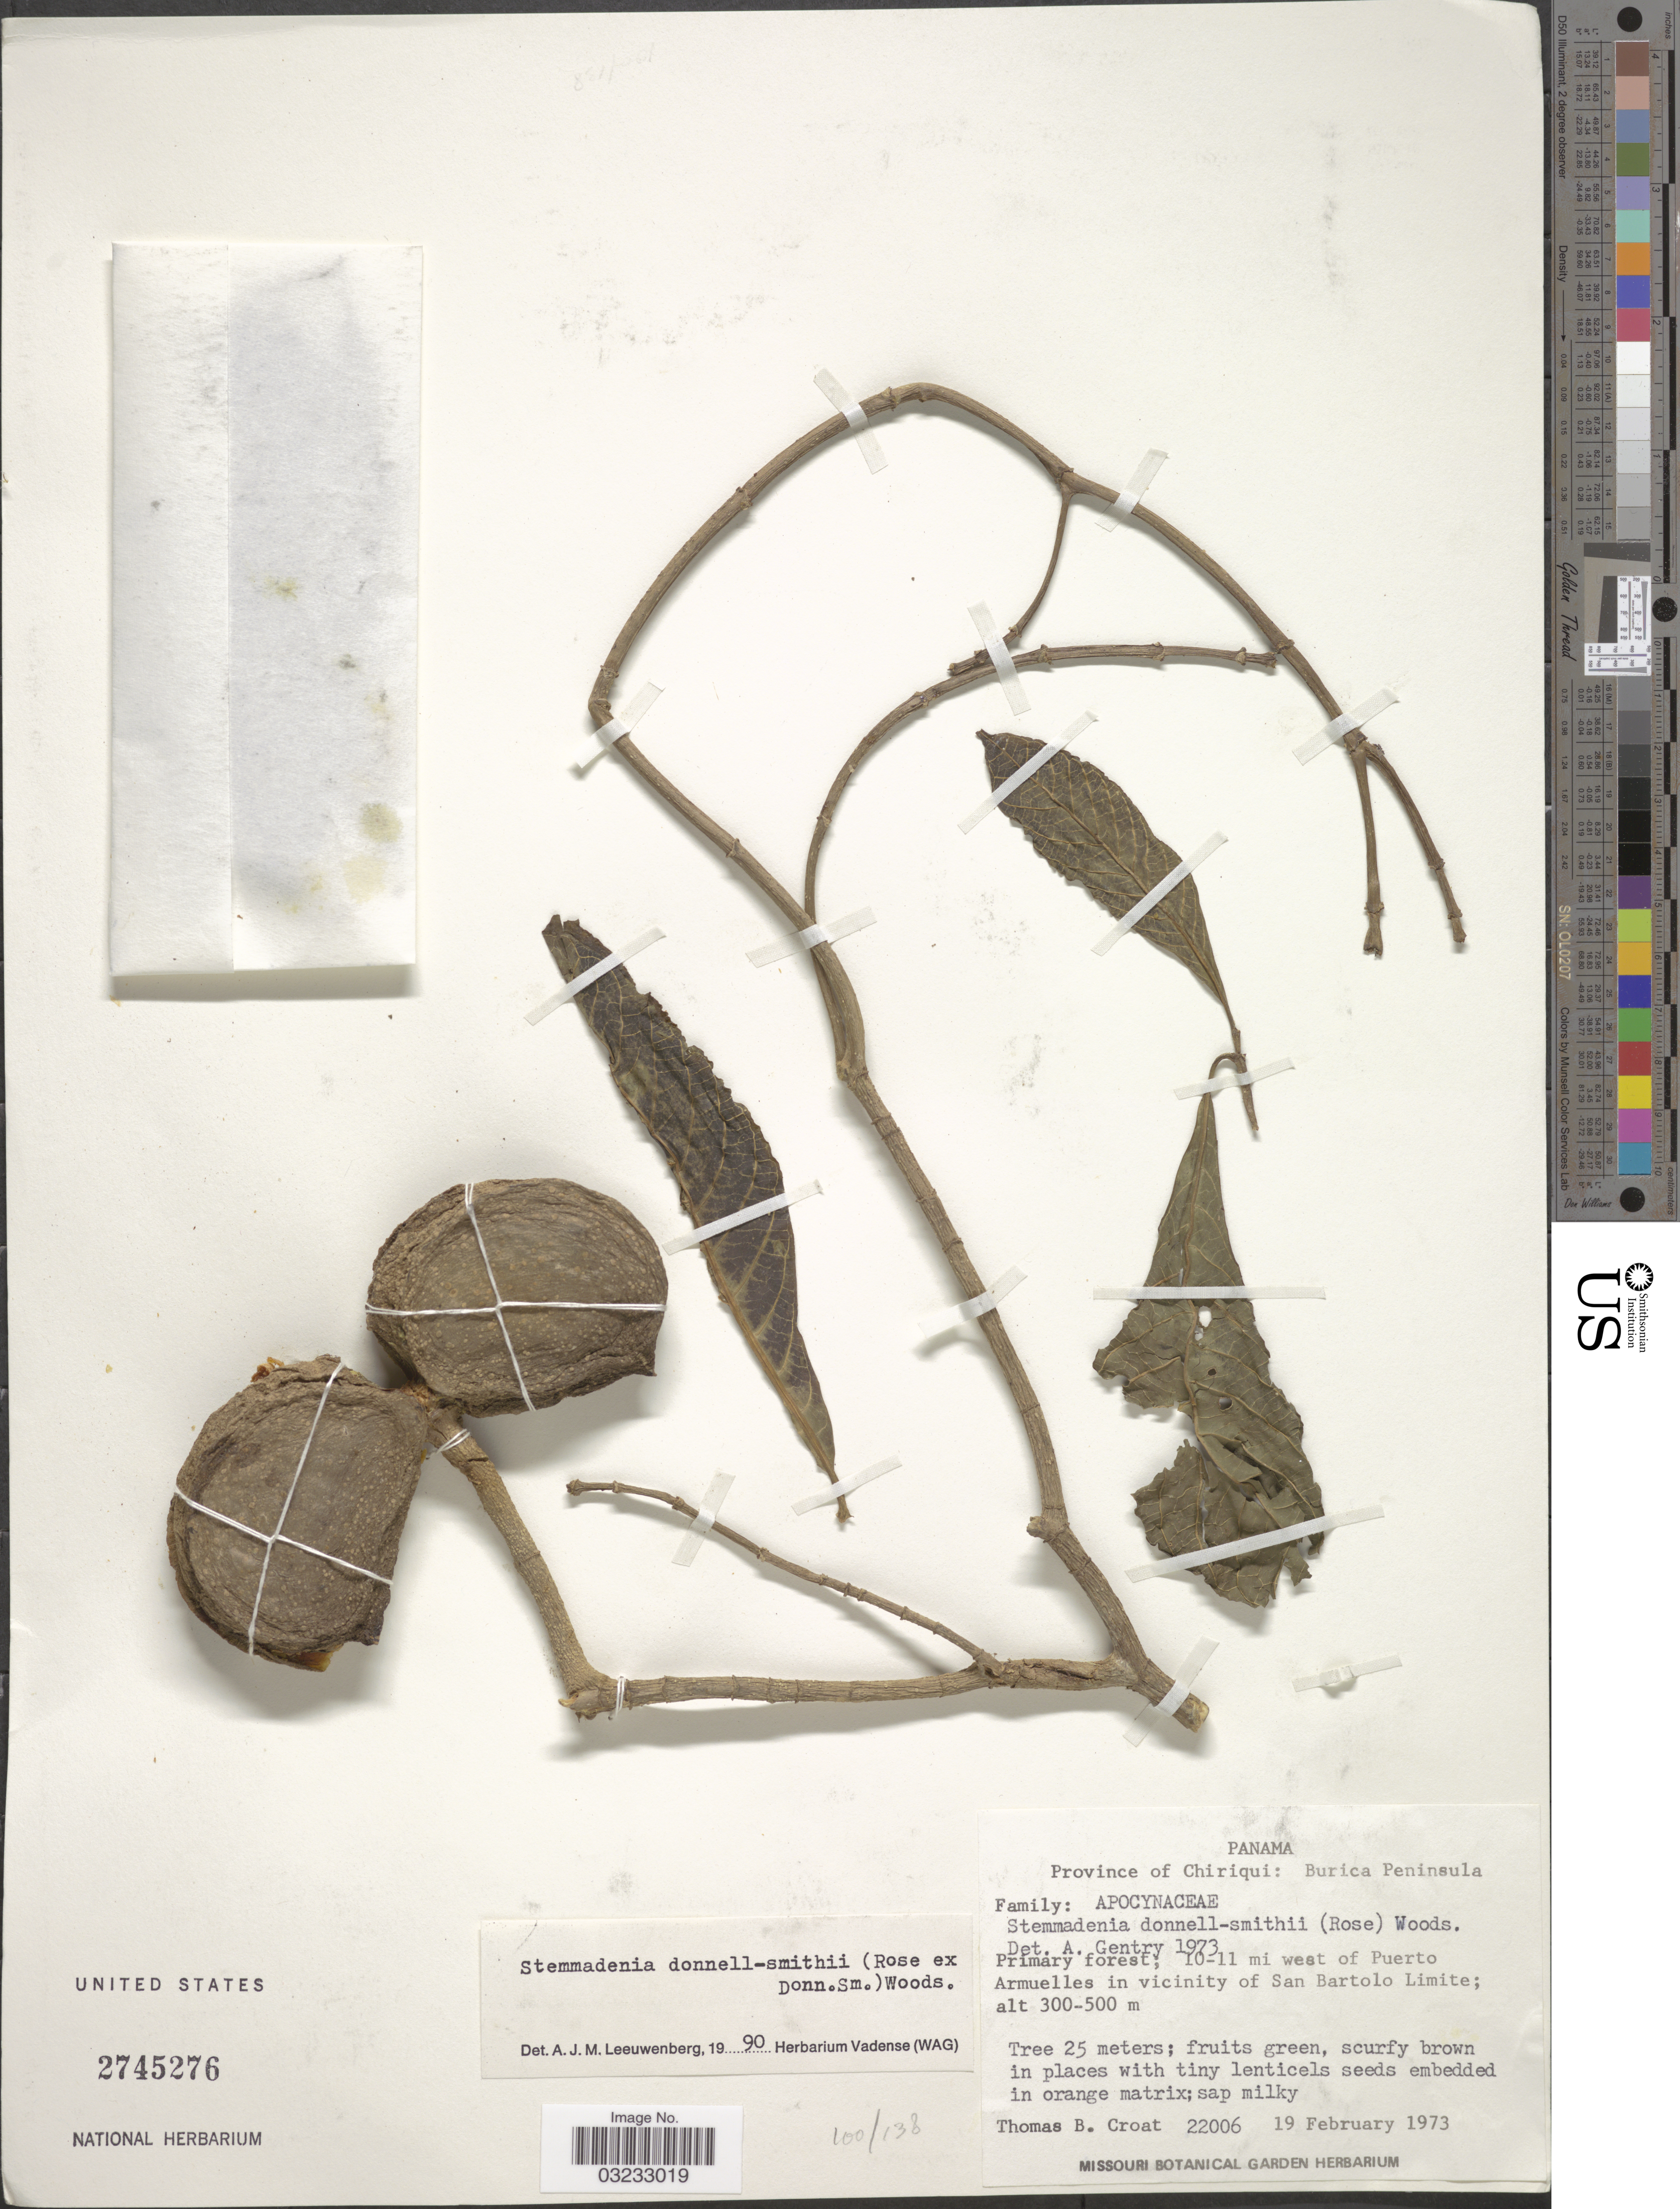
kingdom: Plantae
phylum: Tracheophyta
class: Magnoliopsida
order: Gentianales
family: Apocynaceae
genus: Stemmadenia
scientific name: Stemmadenia donnell-smithii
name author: (Rose ex Donn. Sm.) Woodson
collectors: T. B. Croat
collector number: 22006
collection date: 1973-02-19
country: Panama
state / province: Chiriqui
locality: Province of Chiriqui: Burica Peninsula, Primary forest, 10-11 mi west of Puerto Armuelles in vicinity of San Bartolo Limite.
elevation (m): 300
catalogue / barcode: US 2745276